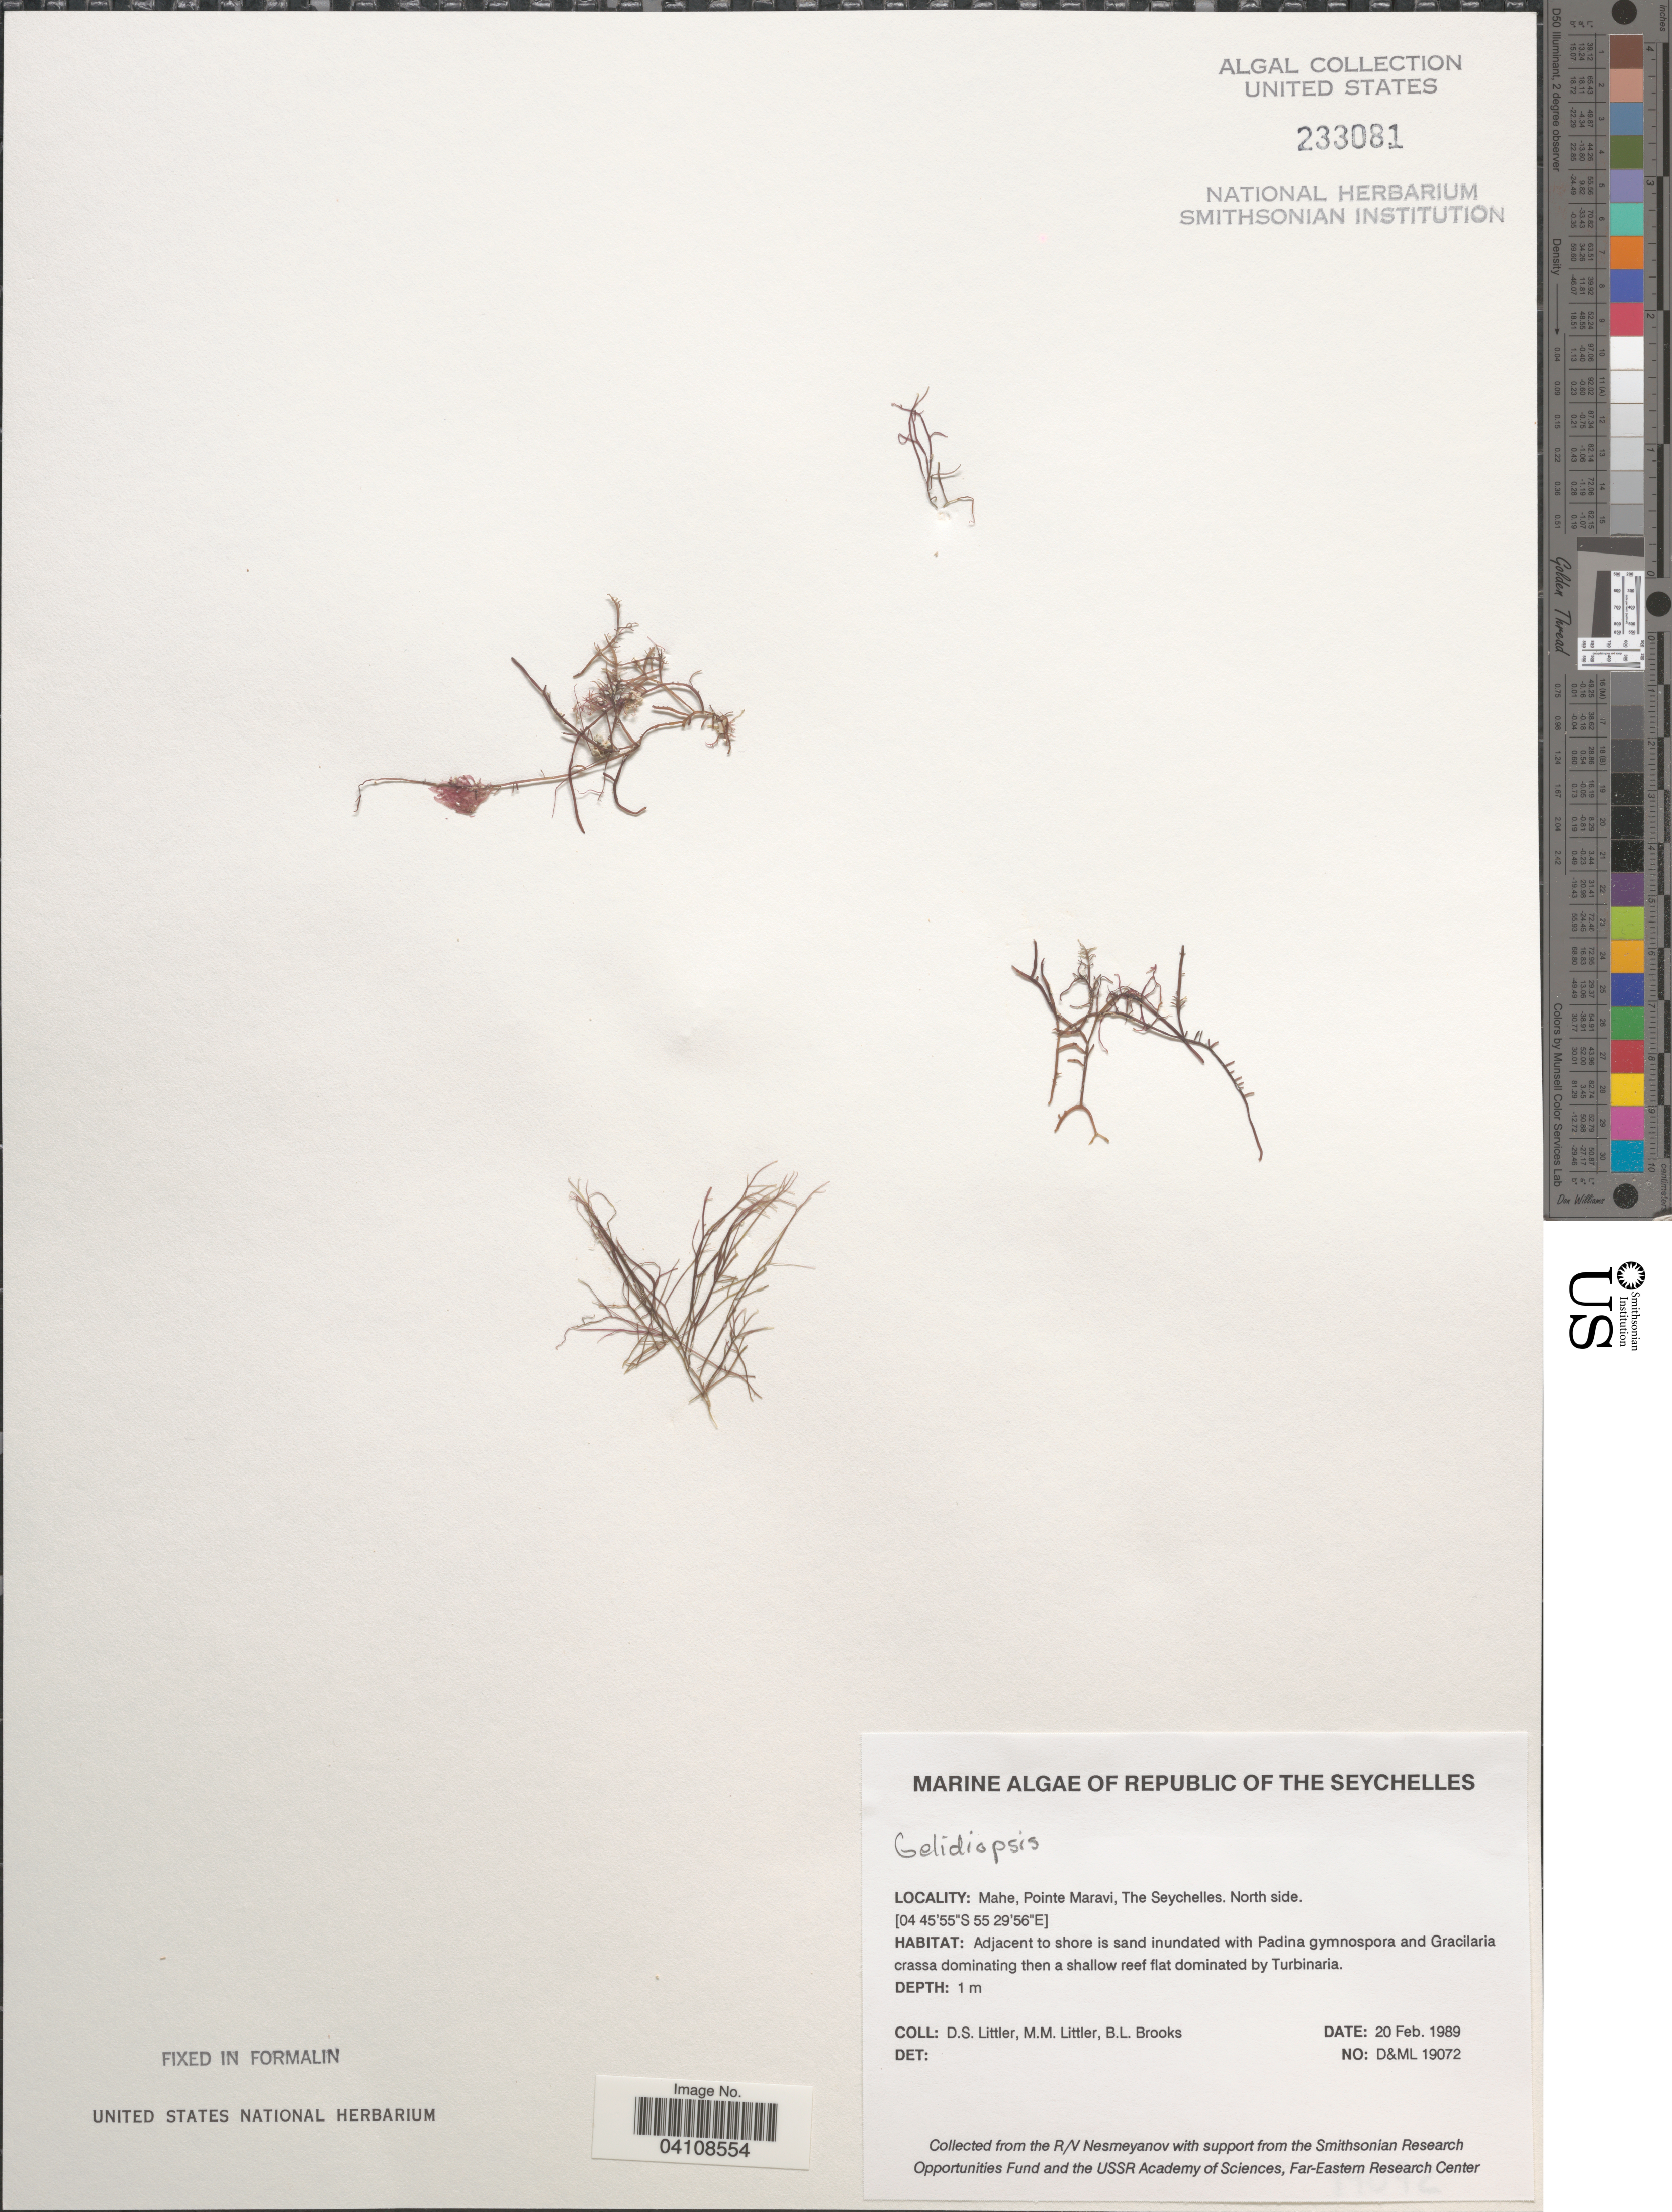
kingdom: Plantae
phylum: Rhodophyta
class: Florideophyceae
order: Rhodymeniales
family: Lomentariaceae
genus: Ceratodictyon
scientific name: Ceratodictyon sp.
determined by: Algae name updating Project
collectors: D. S. Littler & B. Brooks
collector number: D&ML19072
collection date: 1989-02-20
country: Seychelles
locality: Republic of The Seychelles. Mahe, Pointe Maravi. North side.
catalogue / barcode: US 233081